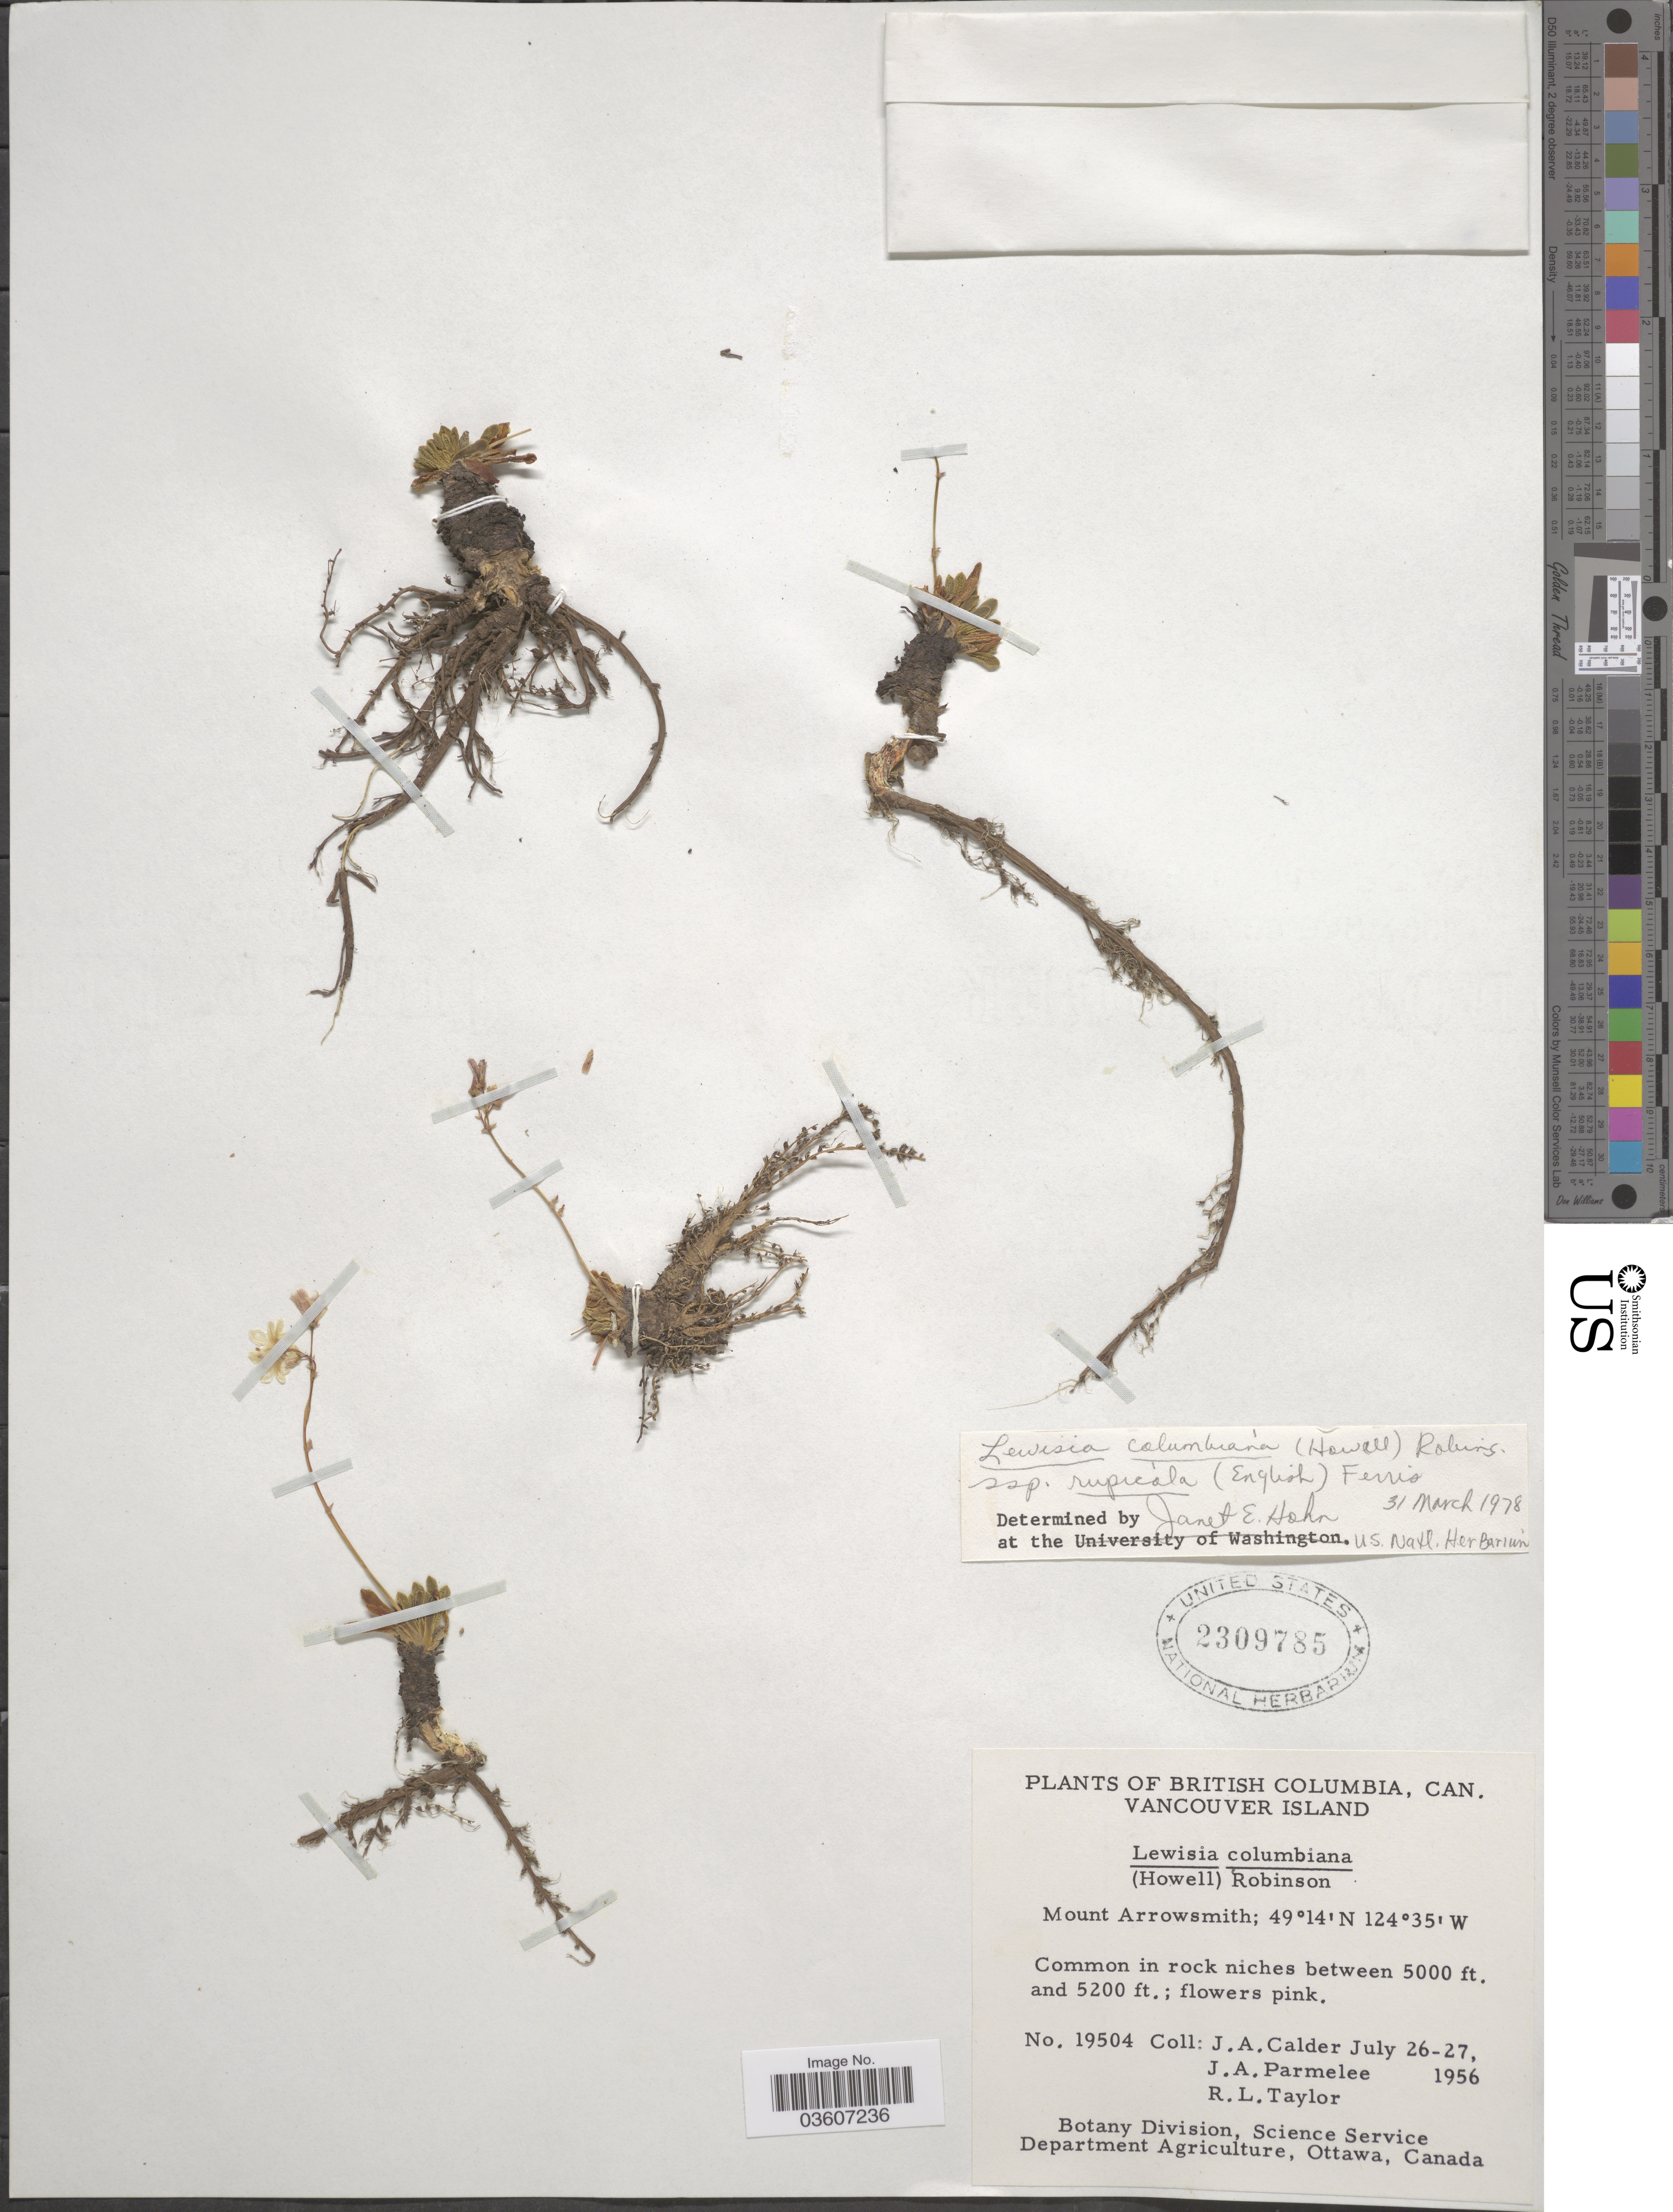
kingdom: Plantae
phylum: Tracheophyta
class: Magnoliopsida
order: Caryophyllales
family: Montiaceae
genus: Lewisia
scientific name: Lewisia columbiana var. rupicola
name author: (English) C.L. Hitchc.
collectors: J. A. Calder, J. A. Parmelee & R. Taylor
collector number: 19504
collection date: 1956-07-26/1956-07-27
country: Canada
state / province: British Columbia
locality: Vancouver Island. Mount Arrowsmith.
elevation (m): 1524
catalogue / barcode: US 2309785